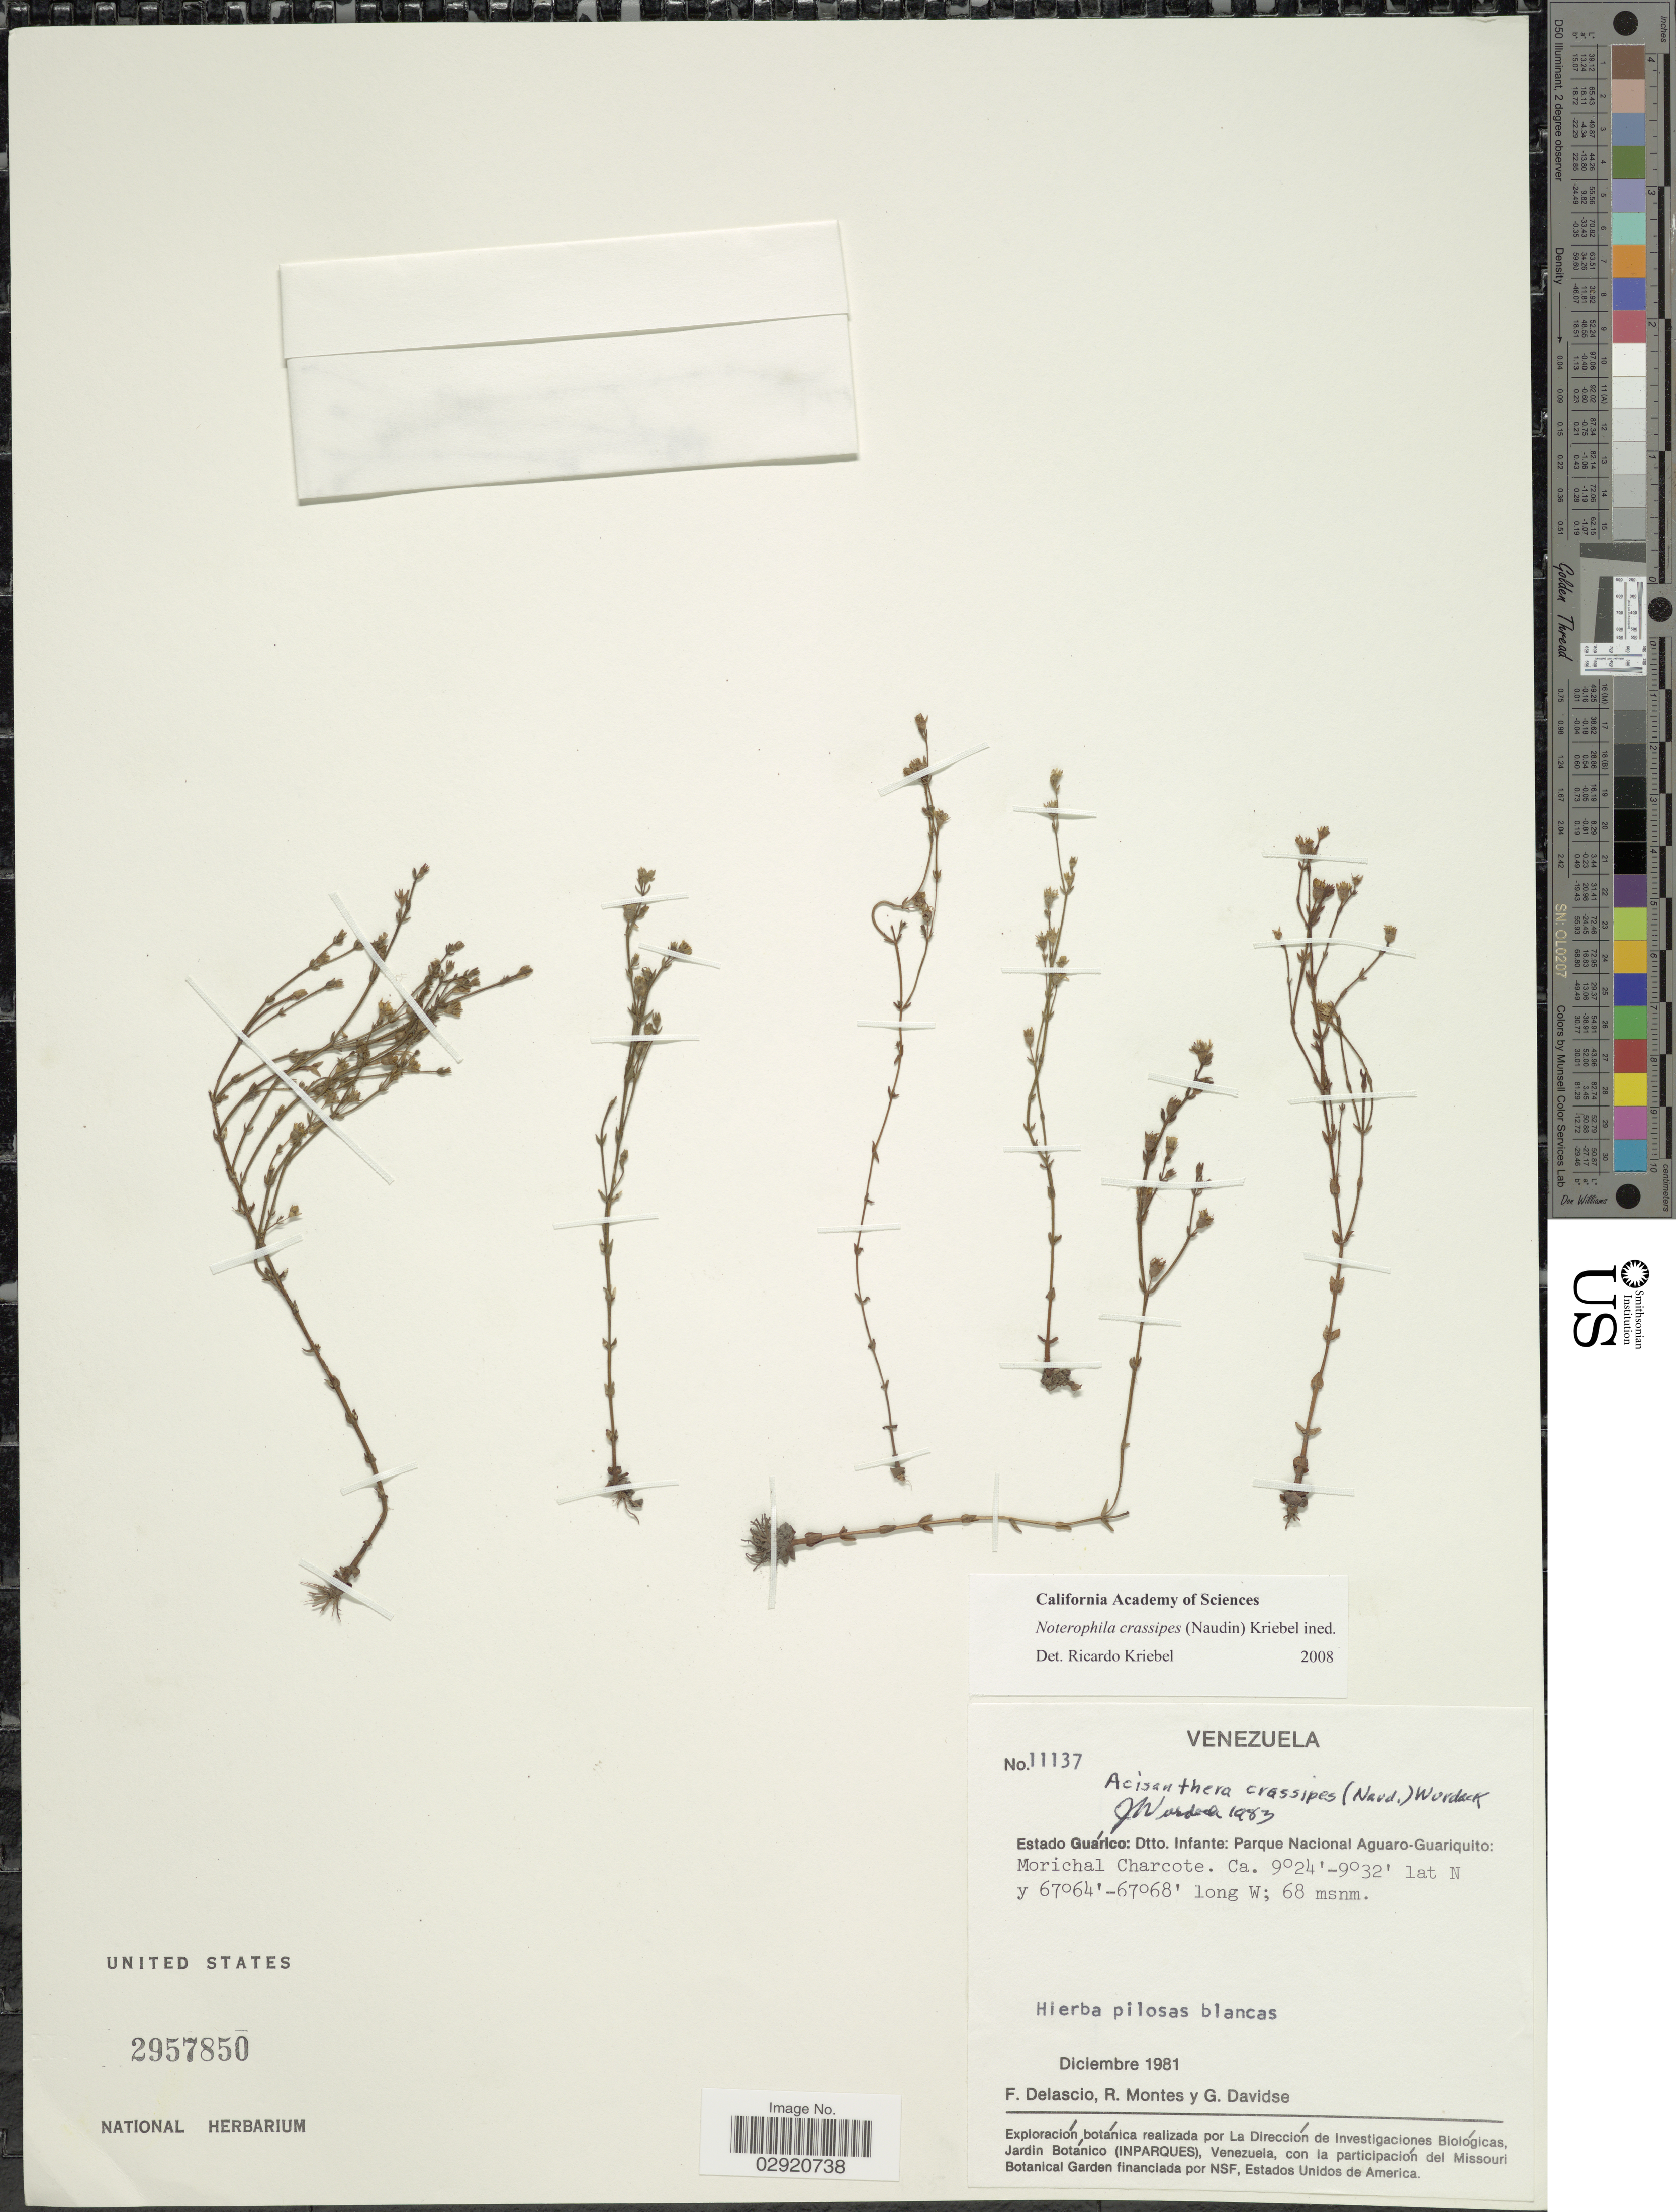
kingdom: Plantae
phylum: Tracheophyta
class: Magnoliopsida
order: Myrtales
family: Melastomataceae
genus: Noterophila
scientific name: Noterophila crassipes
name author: (Naudin) Kriebel & M.J. Rocha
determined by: Nunes da Silva, Diego, (RB), Jardim Botanico do Rio de Janeiro - Herbario (BRAZIL)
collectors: F. Delascio C., R. Montes & G. Davidse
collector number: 11137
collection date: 1981-12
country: Venezuela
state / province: Guárico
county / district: Leonardo Infante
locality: Dtto. Infante: Parque Nacional Aguaro-Guariquito: Morichal Charcote.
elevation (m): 68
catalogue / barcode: US 2957850